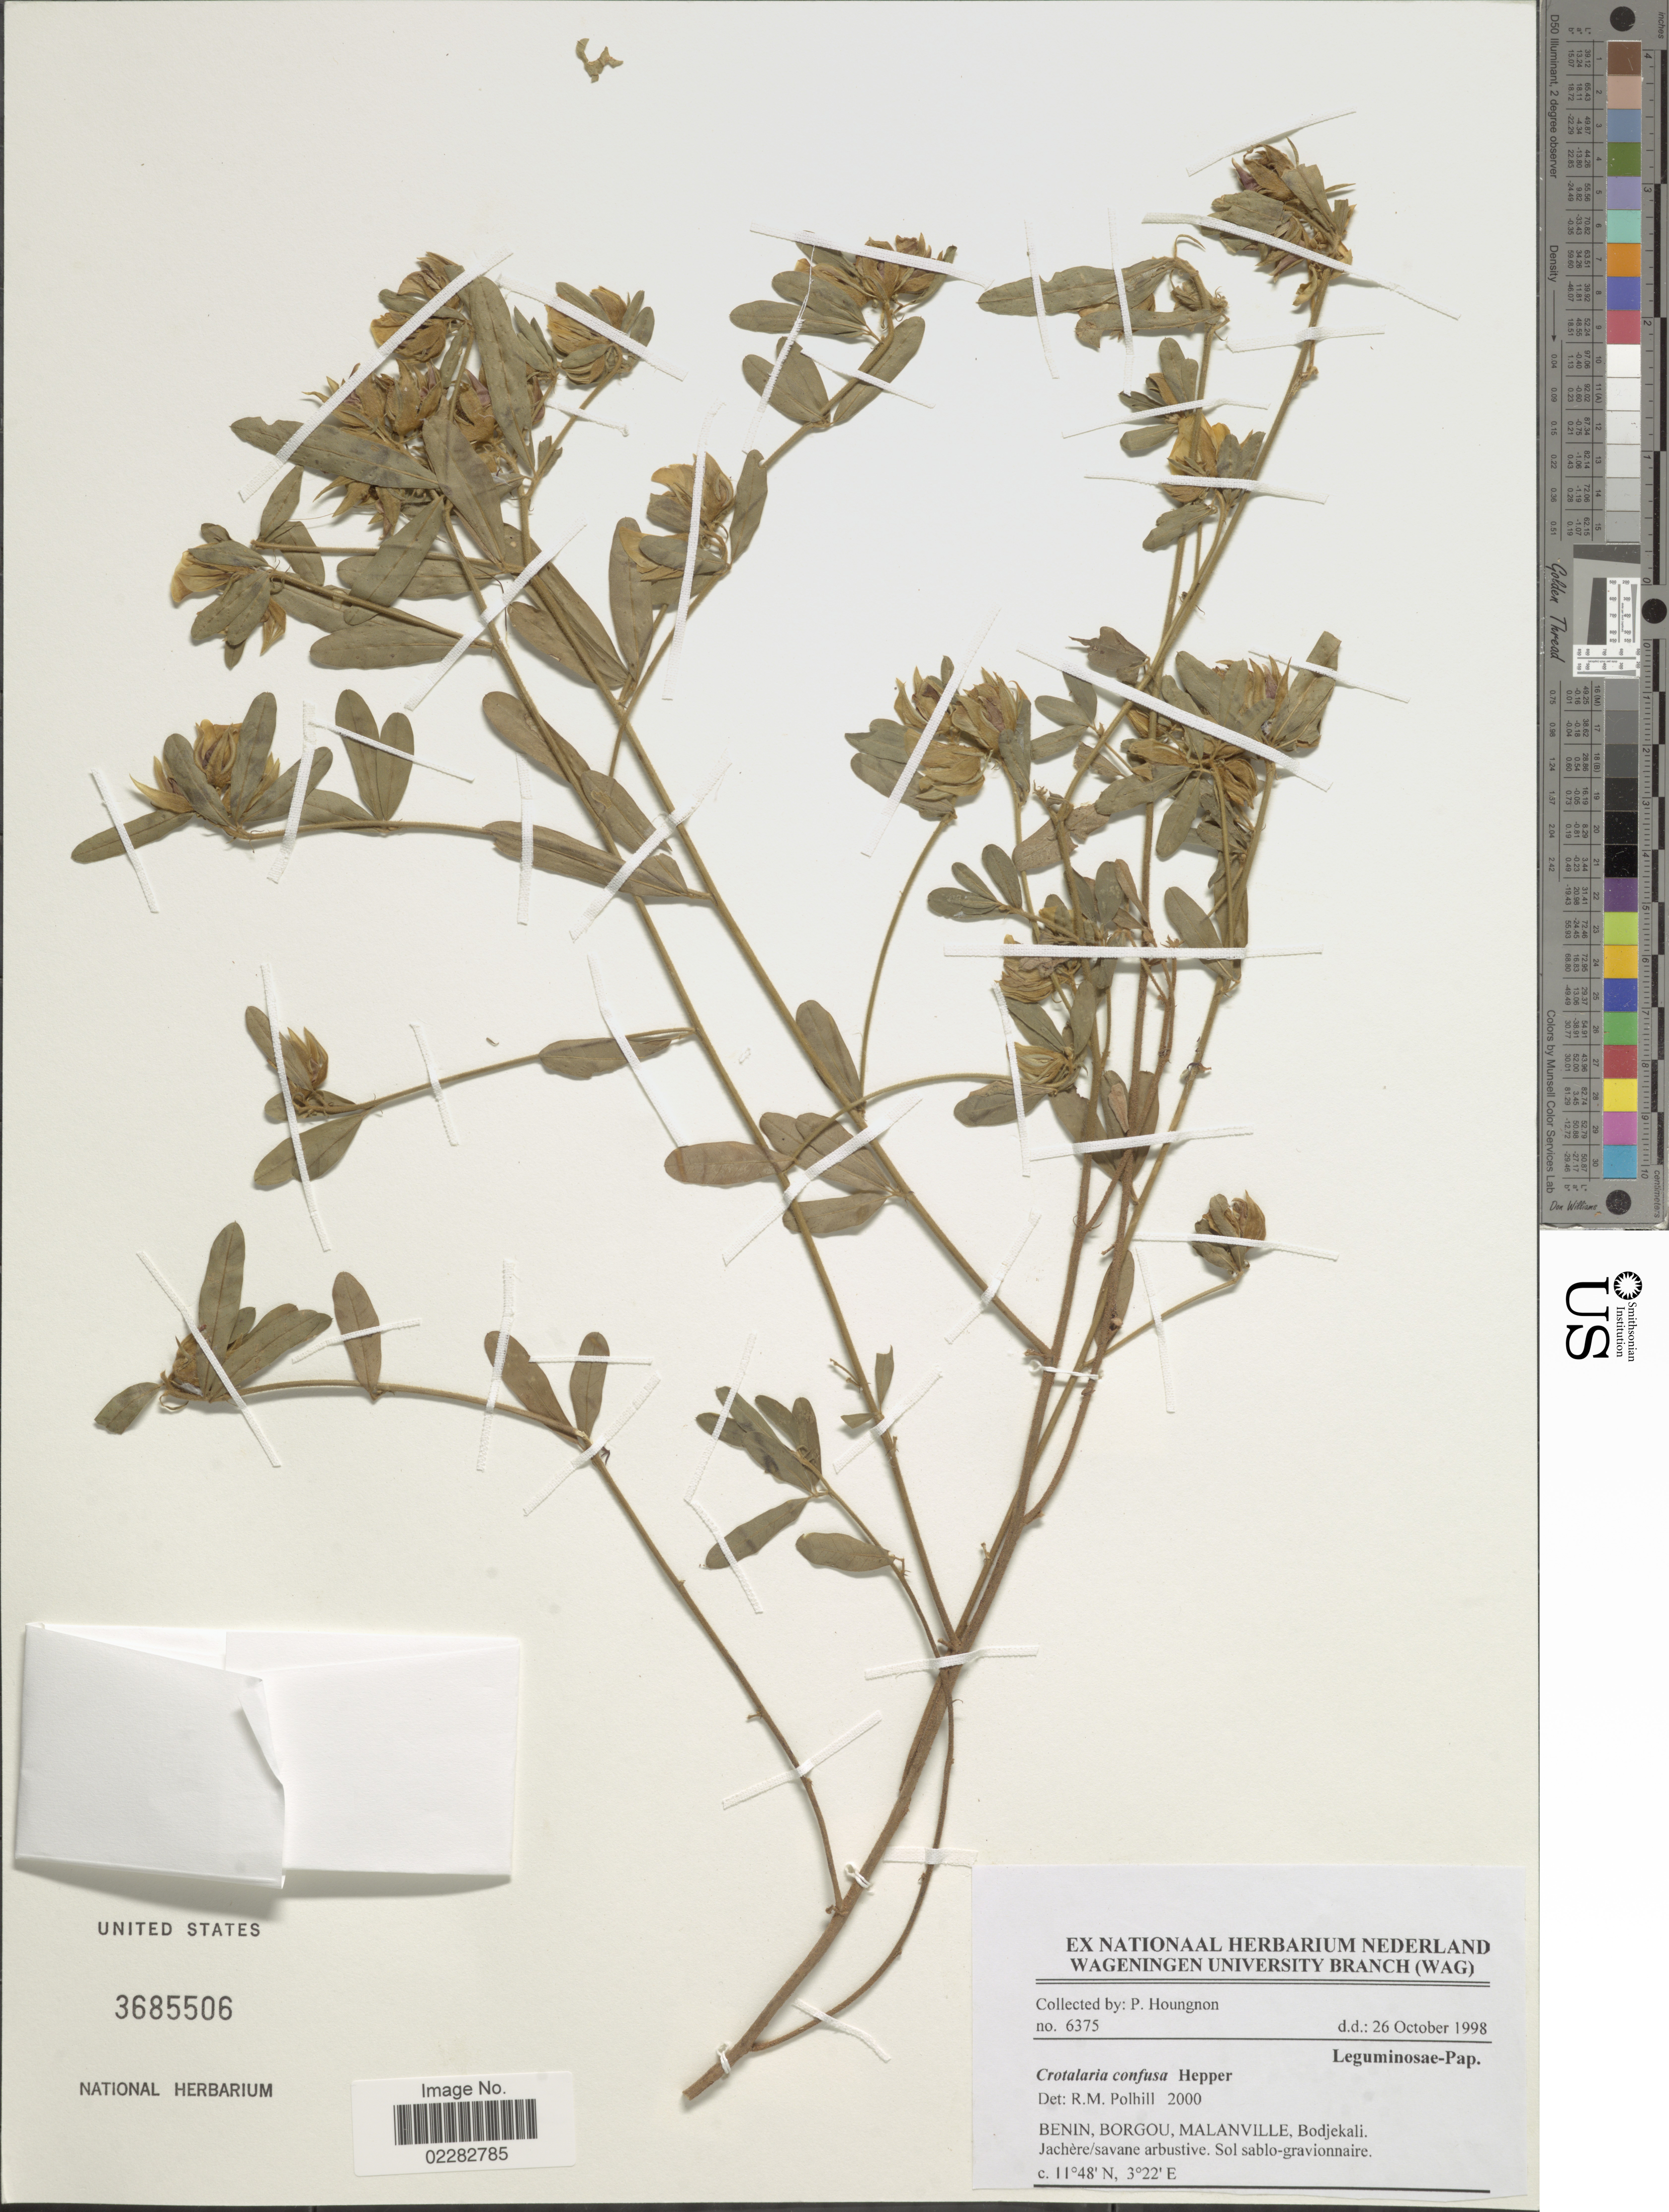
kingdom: Plantae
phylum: Tracheophyta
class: Magnoliopsida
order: Fabales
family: Fabaceae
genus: Crotalaria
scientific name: Crotalaria confusa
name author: Hepper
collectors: P. Houngnon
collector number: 6375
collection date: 1998-10-26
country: Benin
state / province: Borgou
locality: Malanville, Bodjekali.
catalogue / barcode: US 3685506